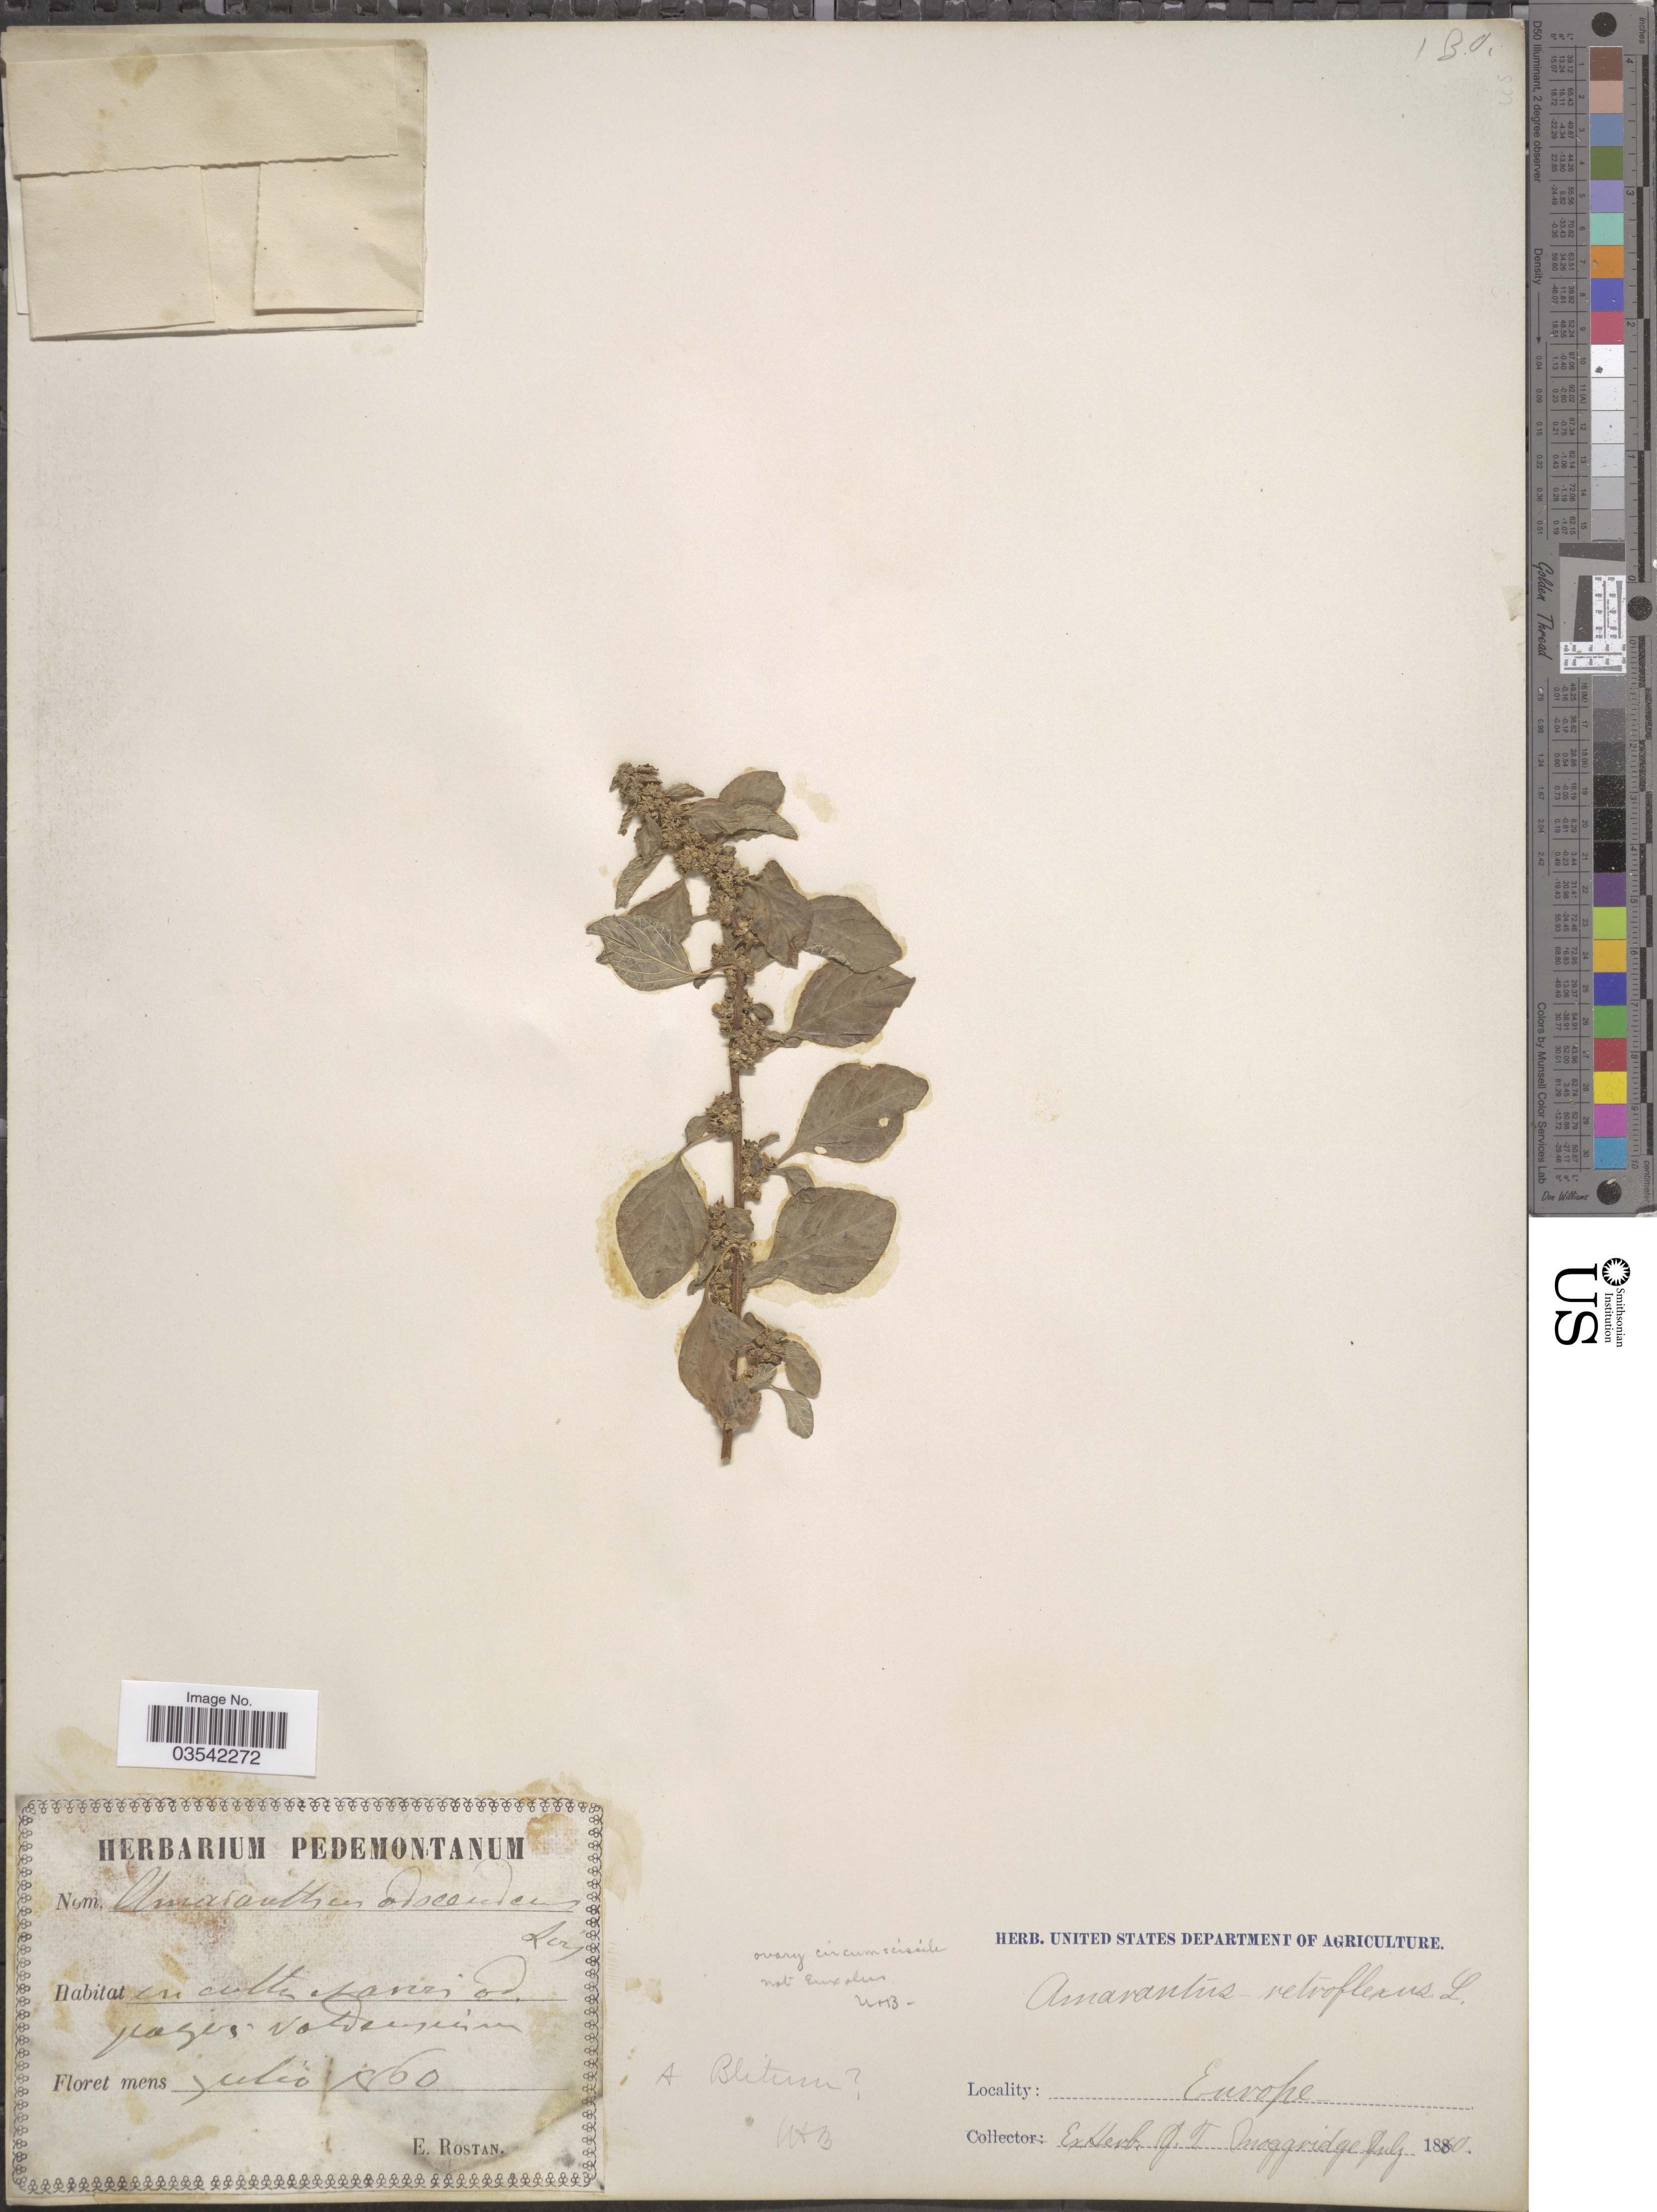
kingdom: Plantae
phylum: Tracheophyta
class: Magnoliopsida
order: Caryophyllales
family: Amaranthaceae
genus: Amaranthus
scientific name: Amaranthus blitum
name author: L.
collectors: E. Rostan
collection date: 1860-07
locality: Europe.